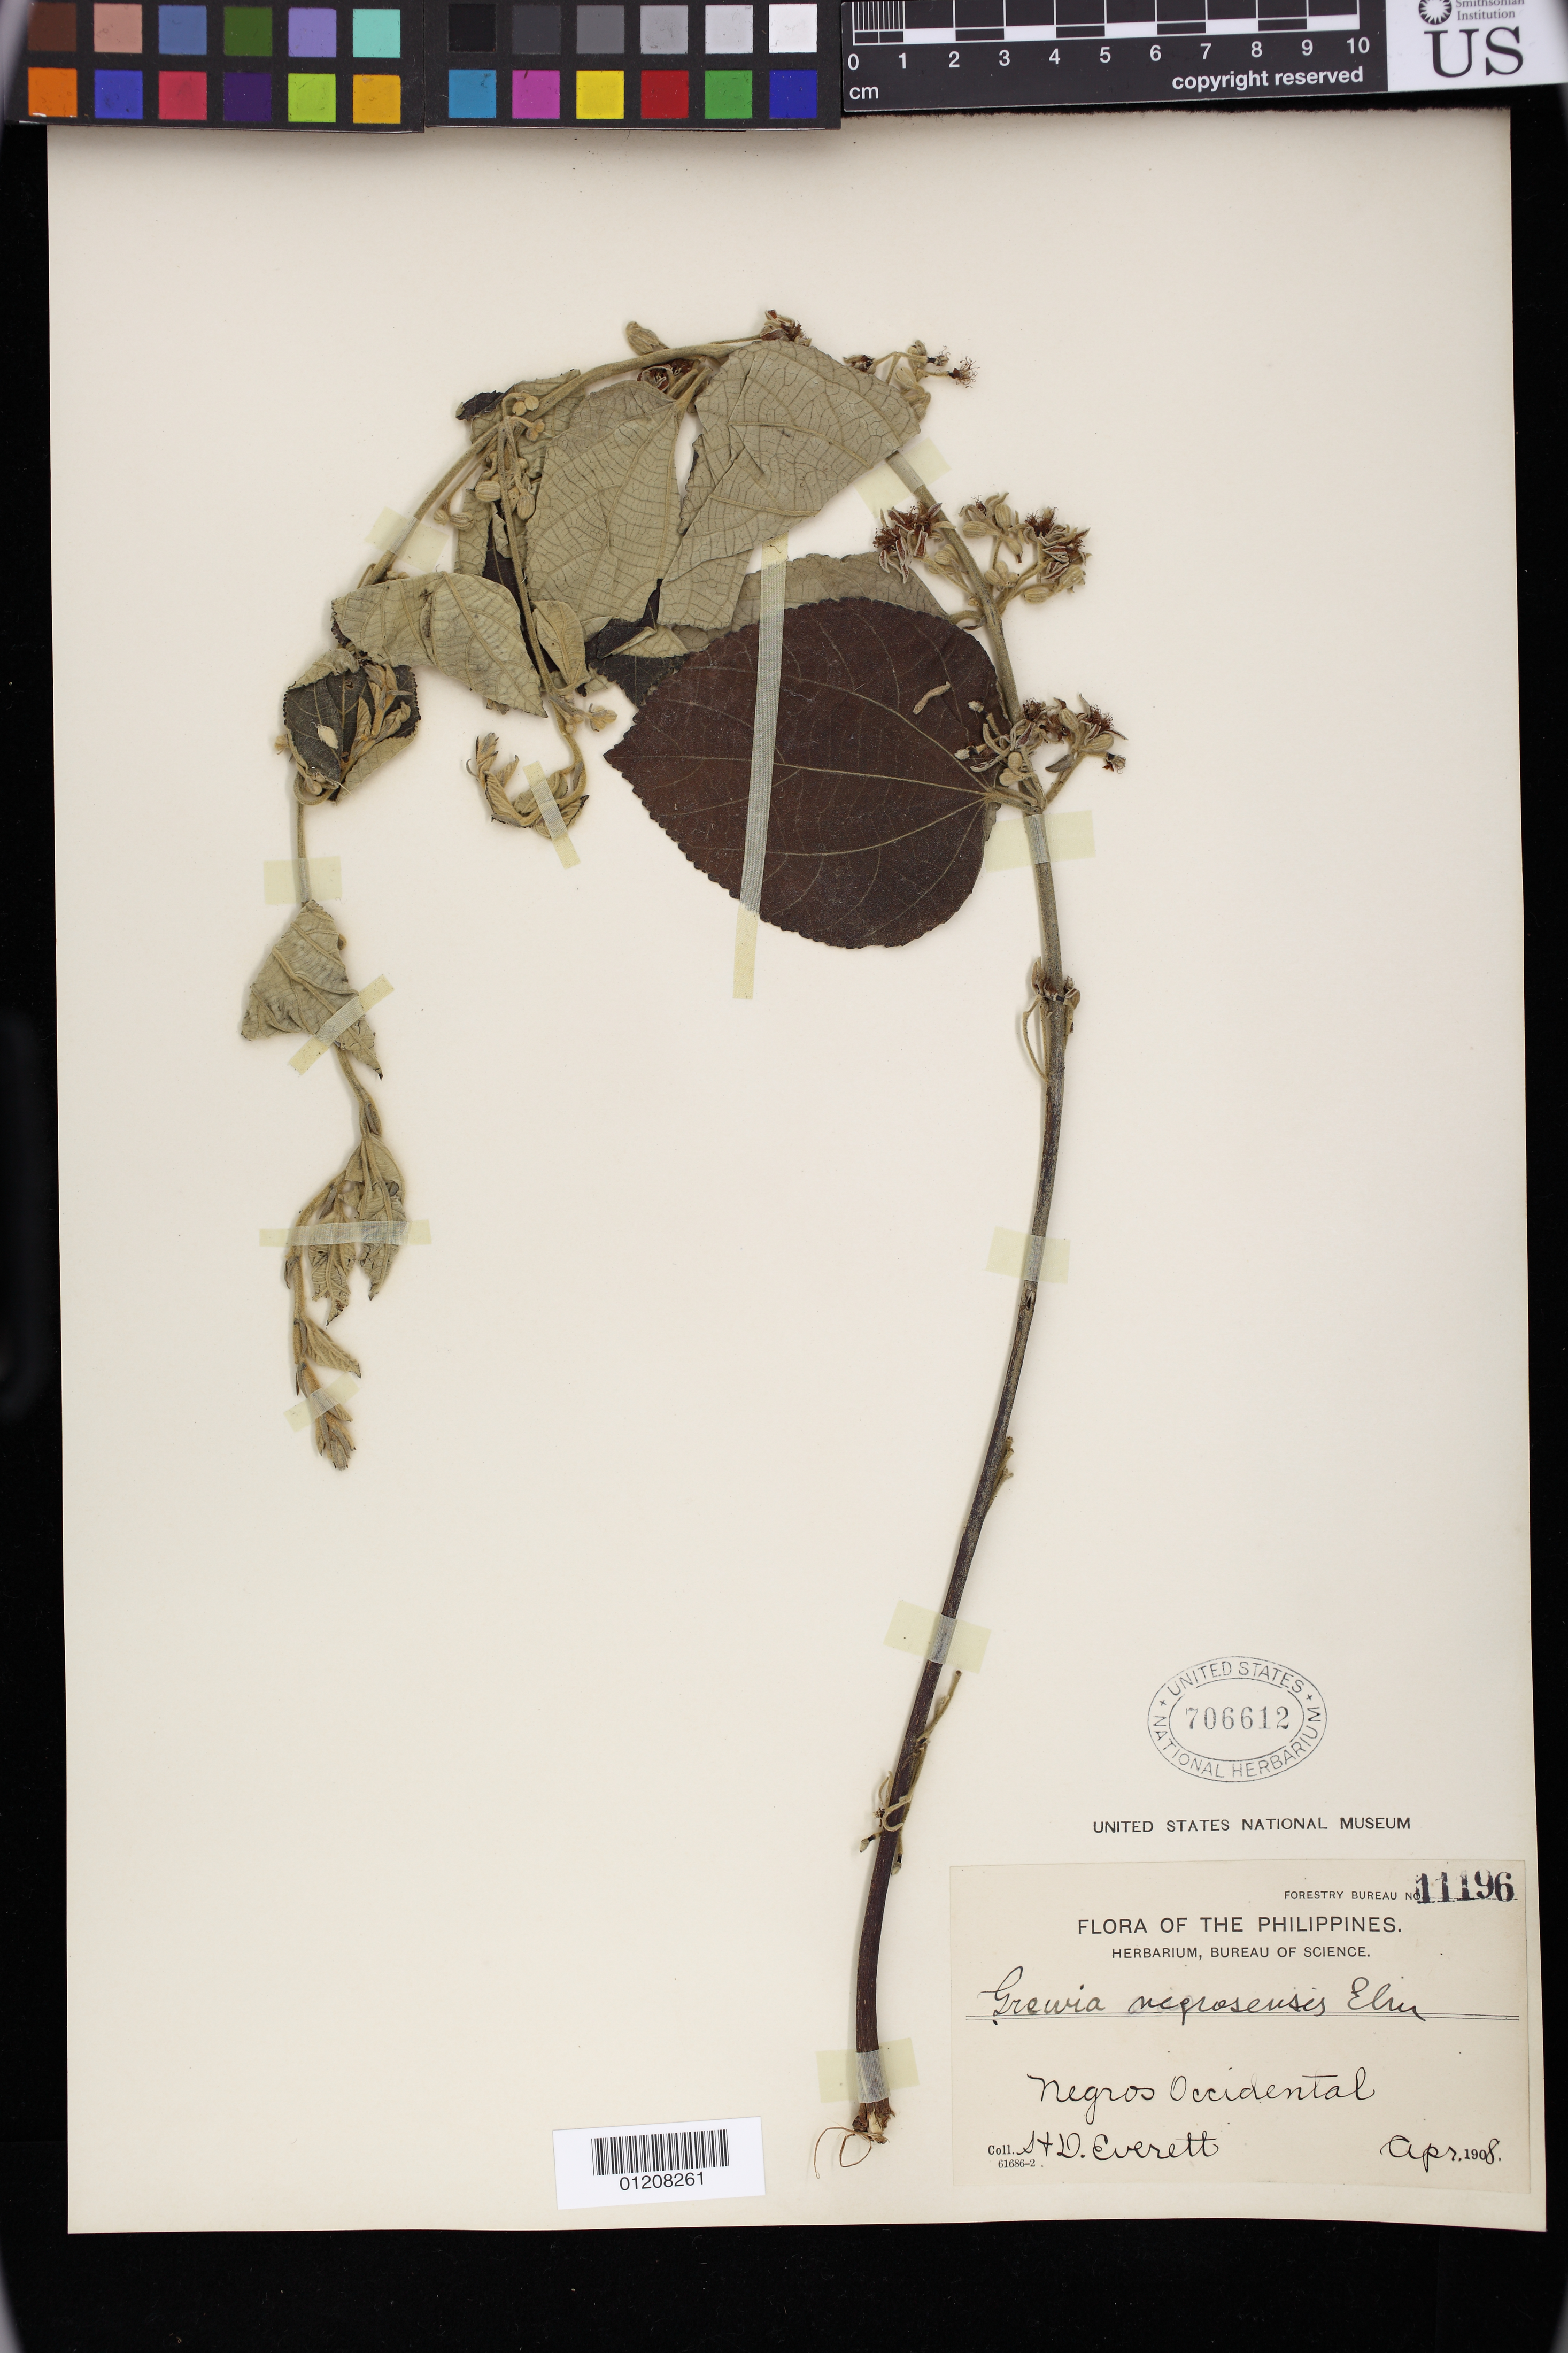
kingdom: Plantae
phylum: Tracheophyta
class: Magnoliopsida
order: Malvales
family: Malvaceae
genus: Grewia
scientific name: Grewia eriocarpa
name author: Juss.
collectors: H. Everett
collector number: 61686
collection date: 1908-04-01/1908-04-30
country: Philippines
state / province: Western Visayas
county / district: Negros Occidental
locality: Negros Island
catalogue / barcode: US 706612